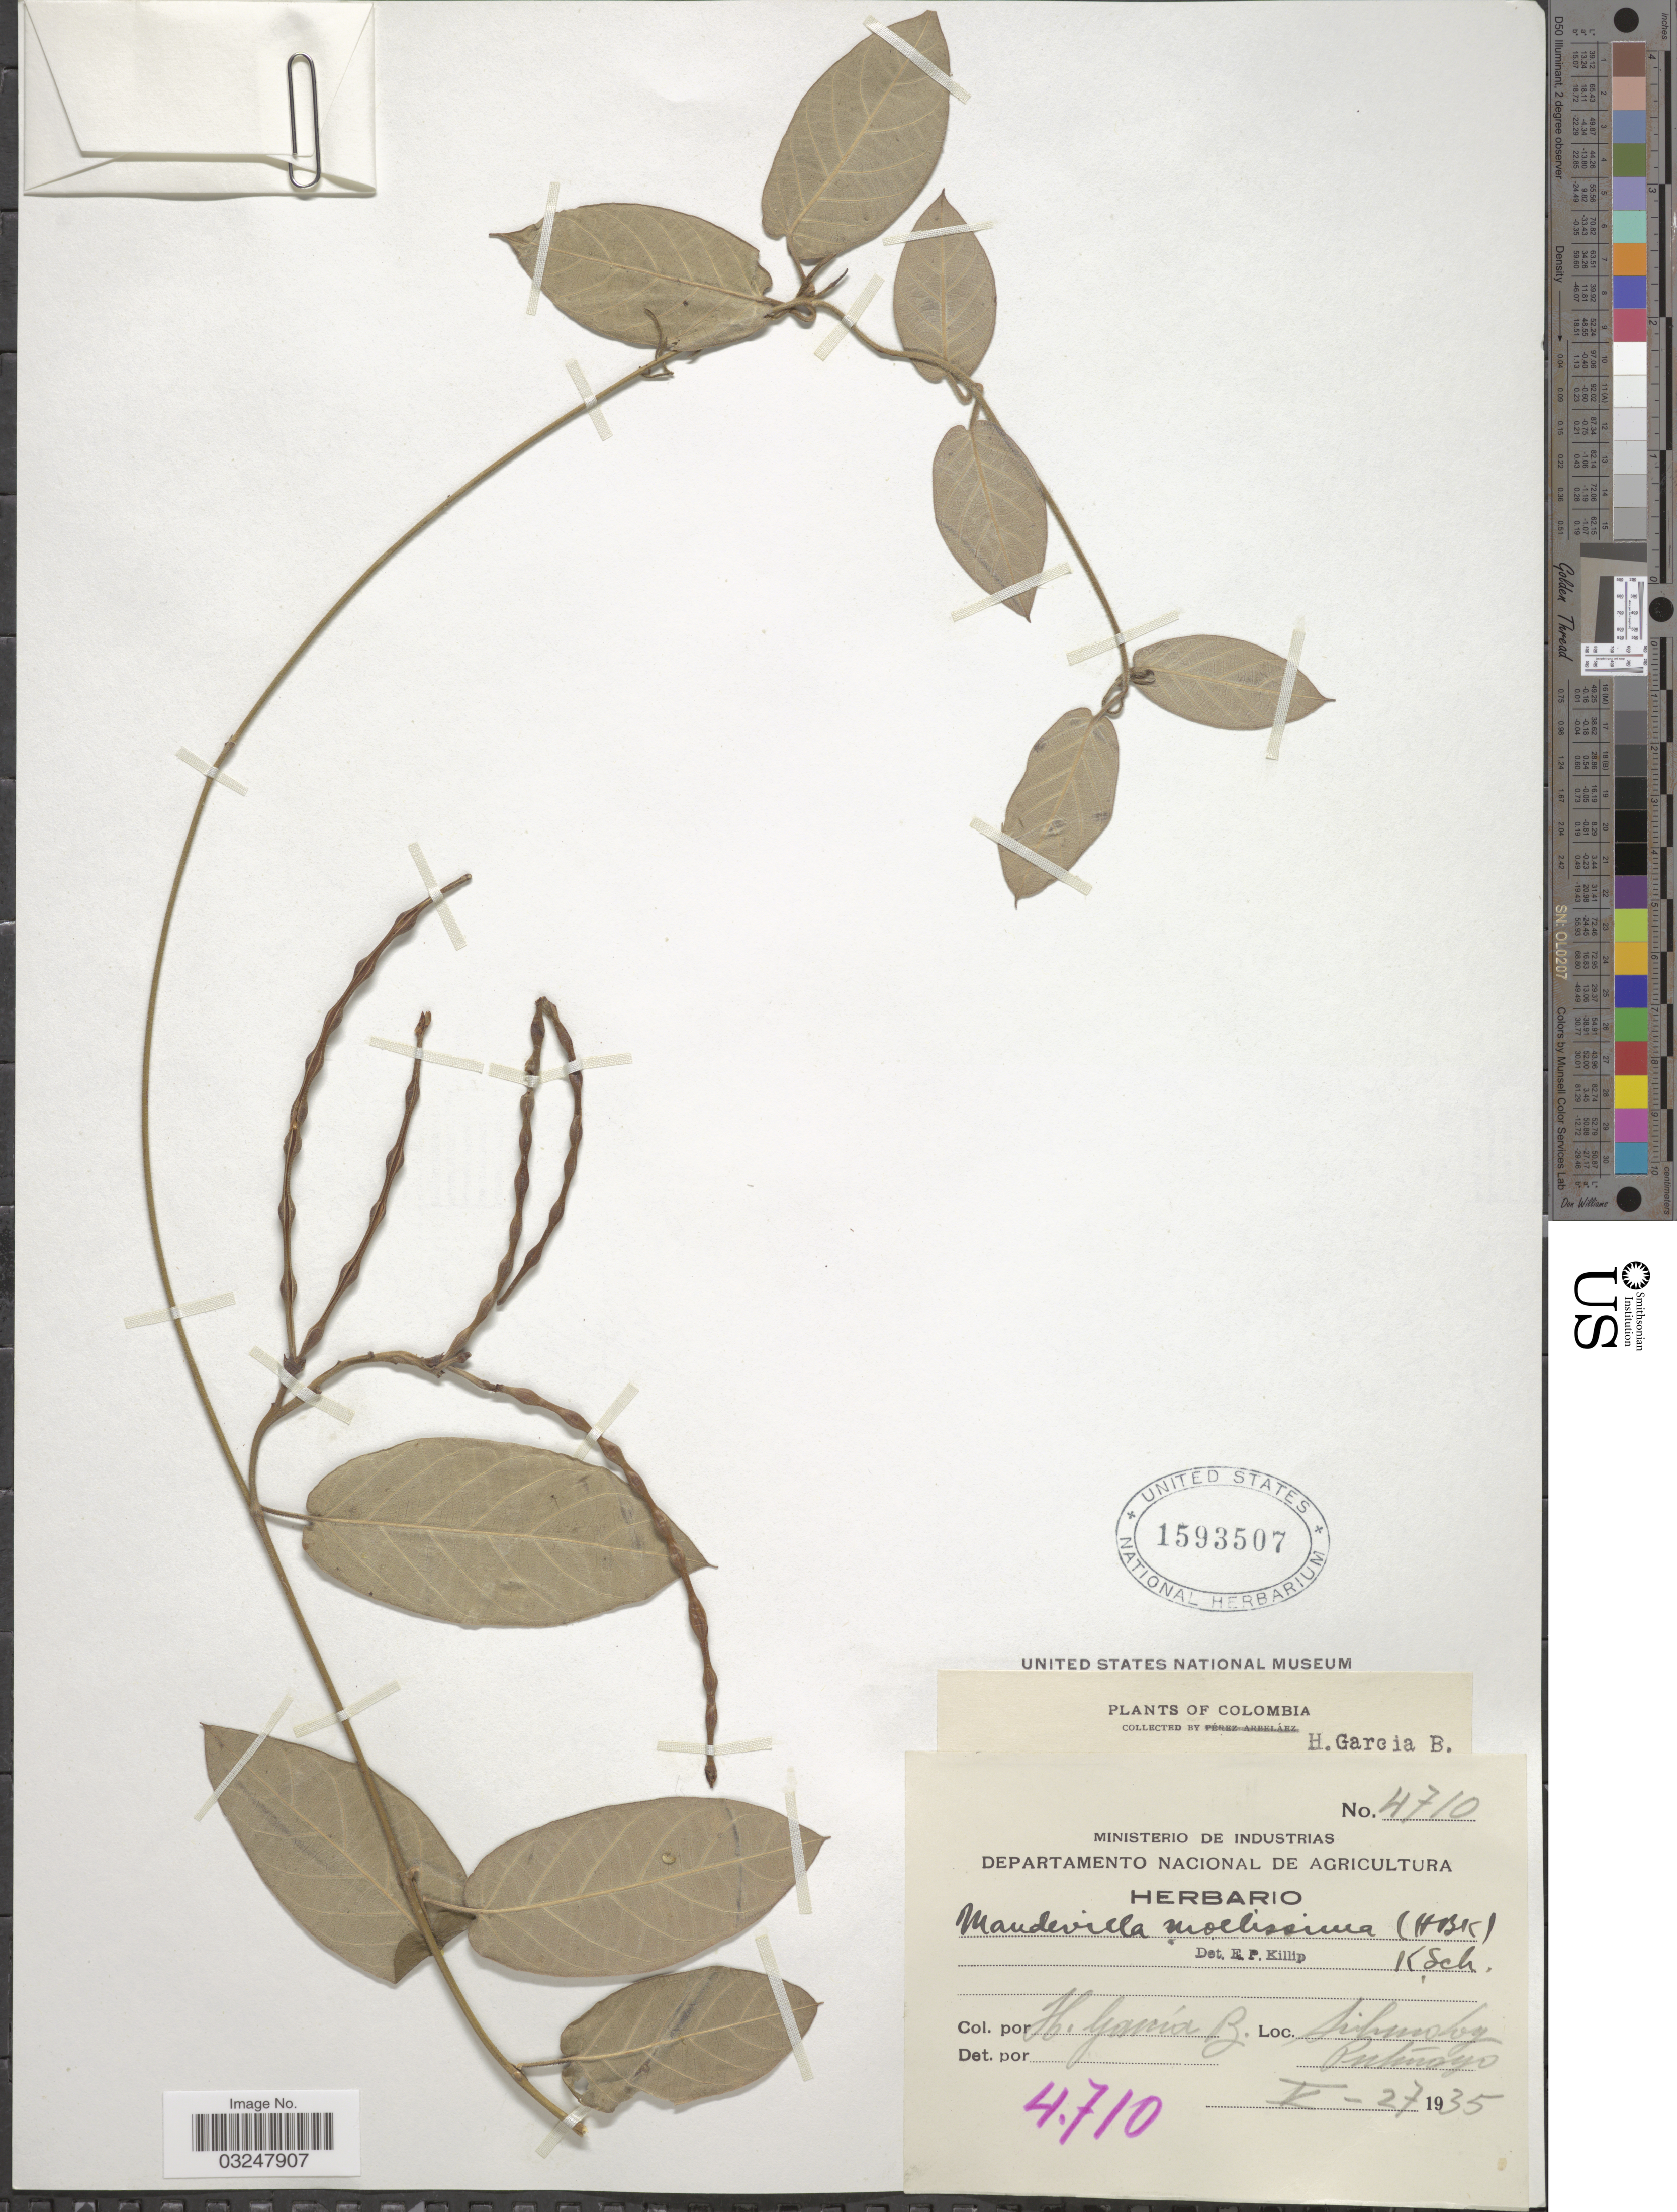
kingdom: Plantae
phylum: Tracheophyta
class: Magnoliopsida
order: Gentianales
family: Apocynaceae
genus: Mandevilla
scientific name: Mandevilla mollissima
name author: (Kunth) K. Schum.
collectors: H. García B.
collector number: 4710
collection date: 1935-05-27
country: Colombia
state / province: Putumayo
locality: Sibundoy, Putumayo.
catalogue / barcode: US 1593507